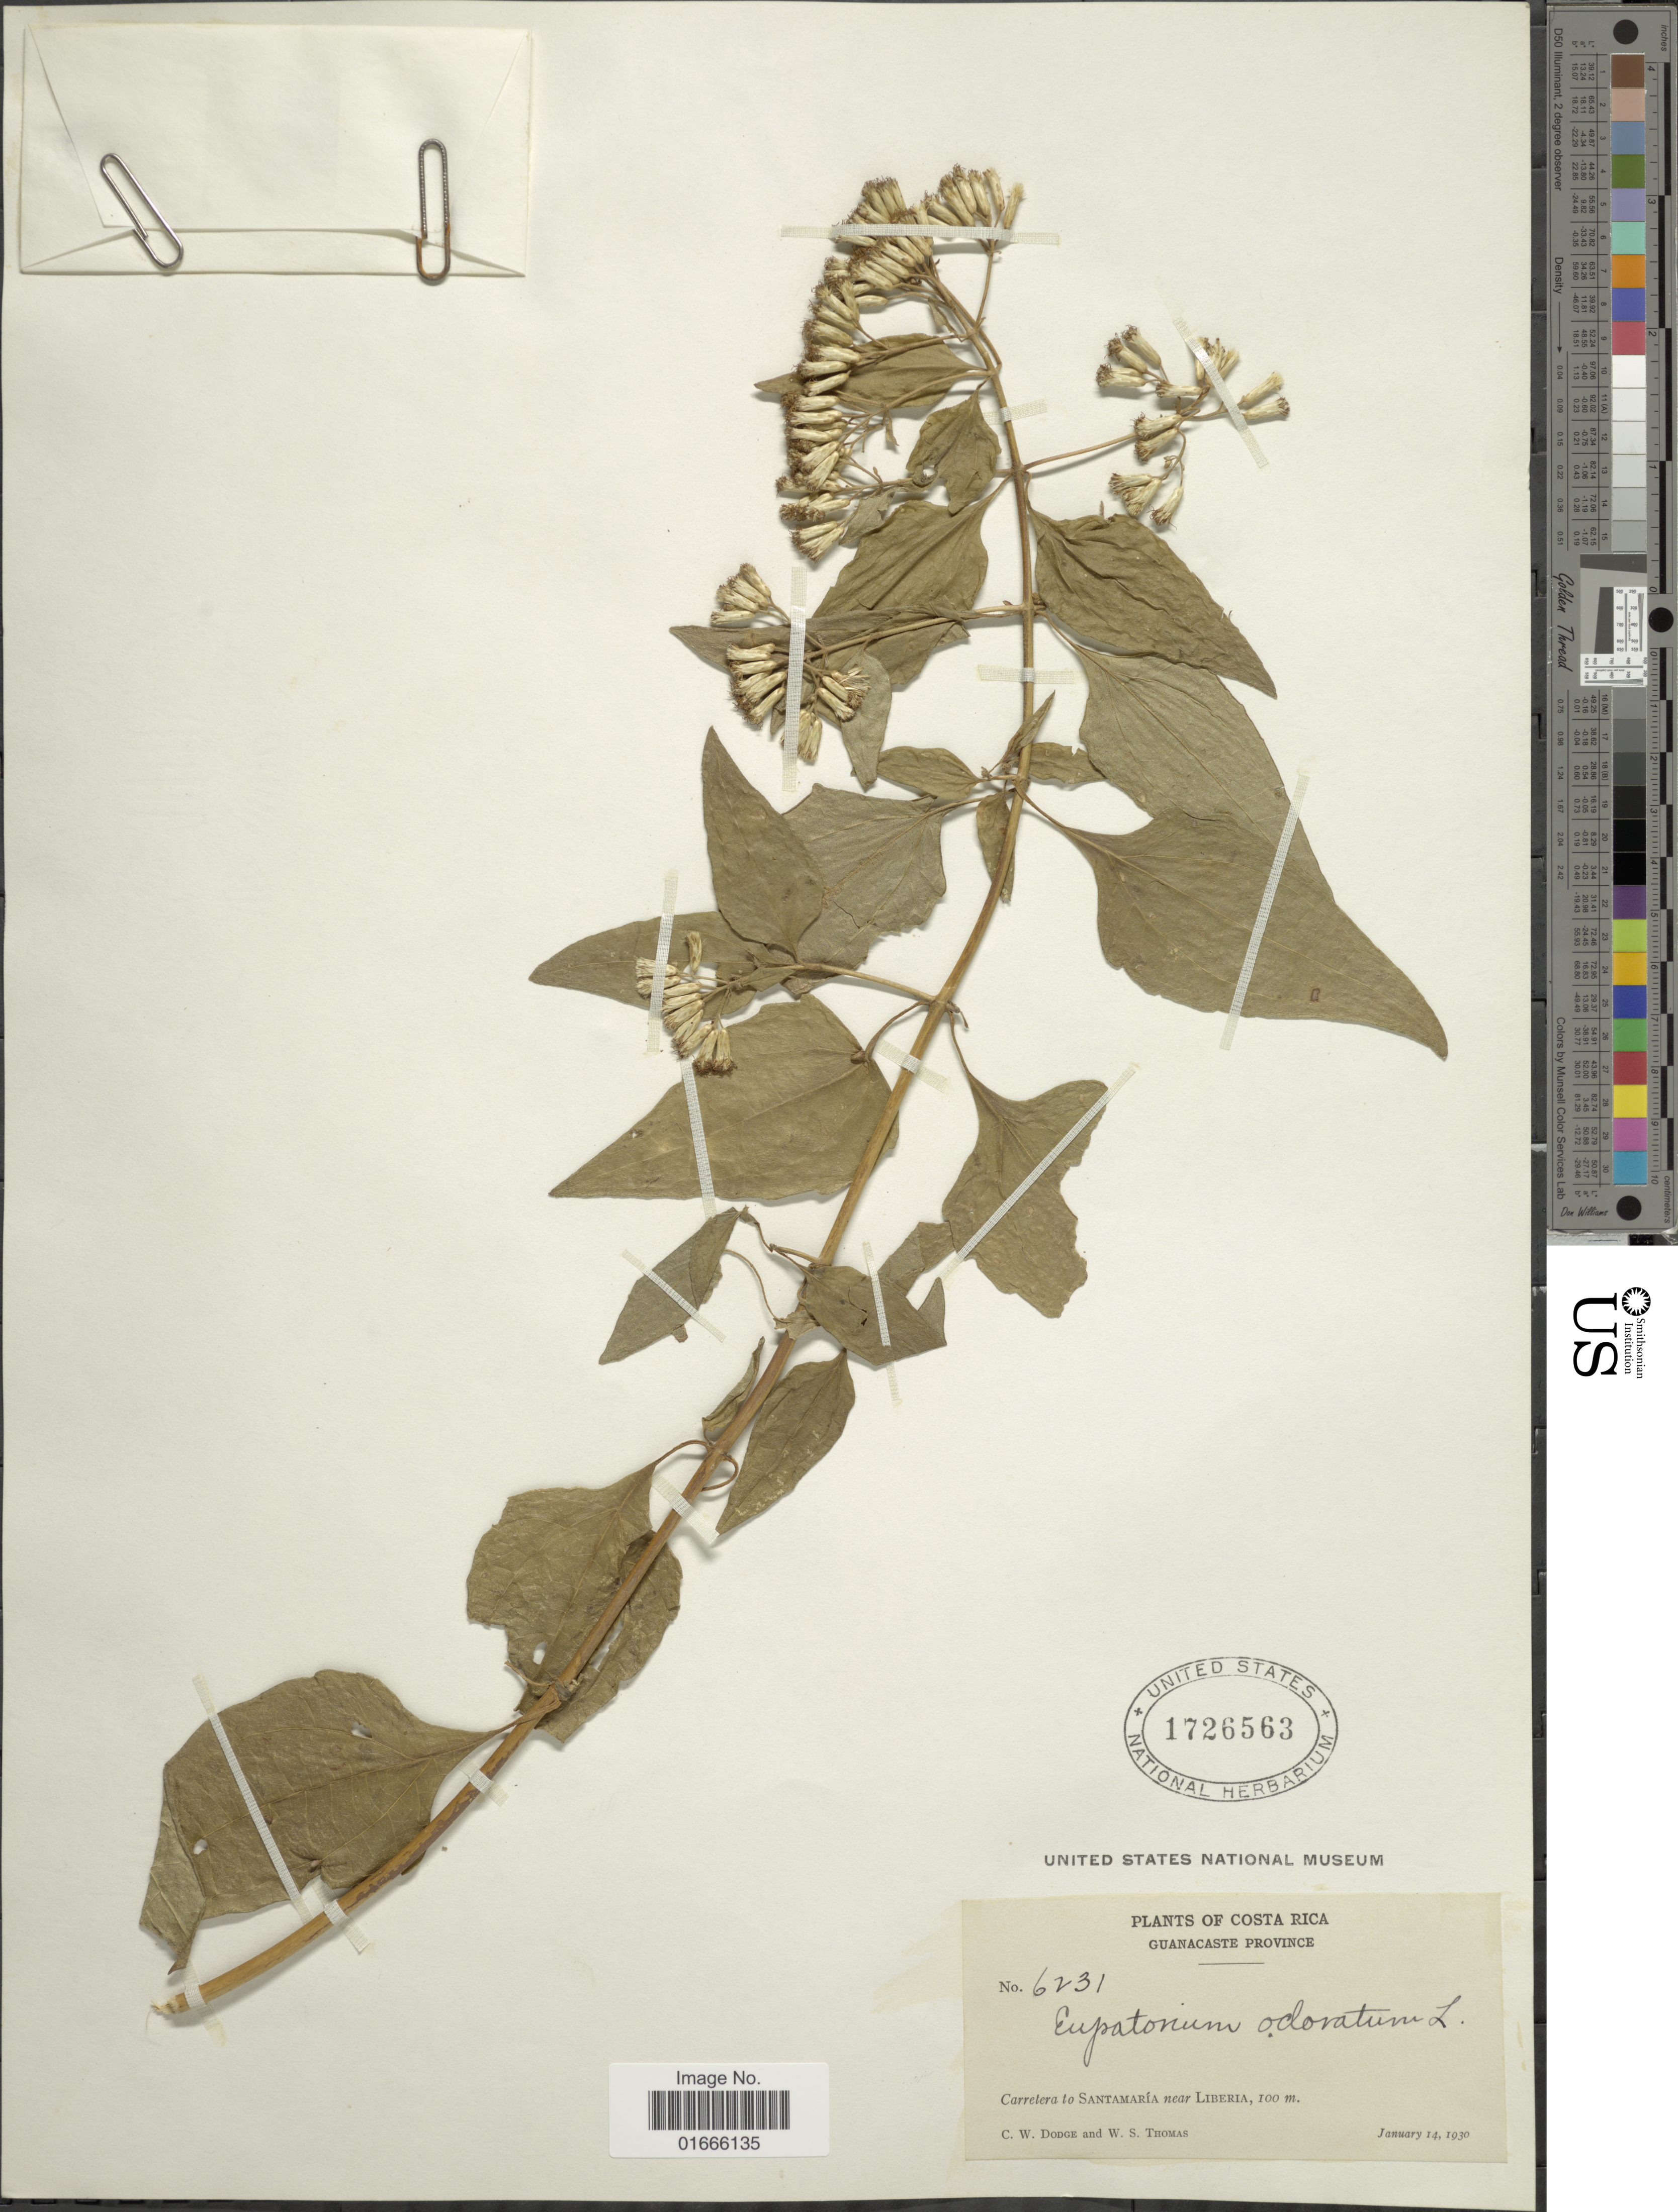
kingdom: Plantae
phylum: Tracheophyta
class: Magnoliopsida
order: Asterales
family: Asteraceae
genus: Chromolaena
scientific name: Chromolaena odorata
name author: (L.) R.M. King & H. Rob.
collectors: C. Dodge & W. S. Thomas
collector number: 6231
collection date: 1930-01-14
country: Costa Rica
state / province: Guanacaste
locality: Carretera to Santamaria near Liberia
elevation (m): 100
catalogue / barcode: US 1726563